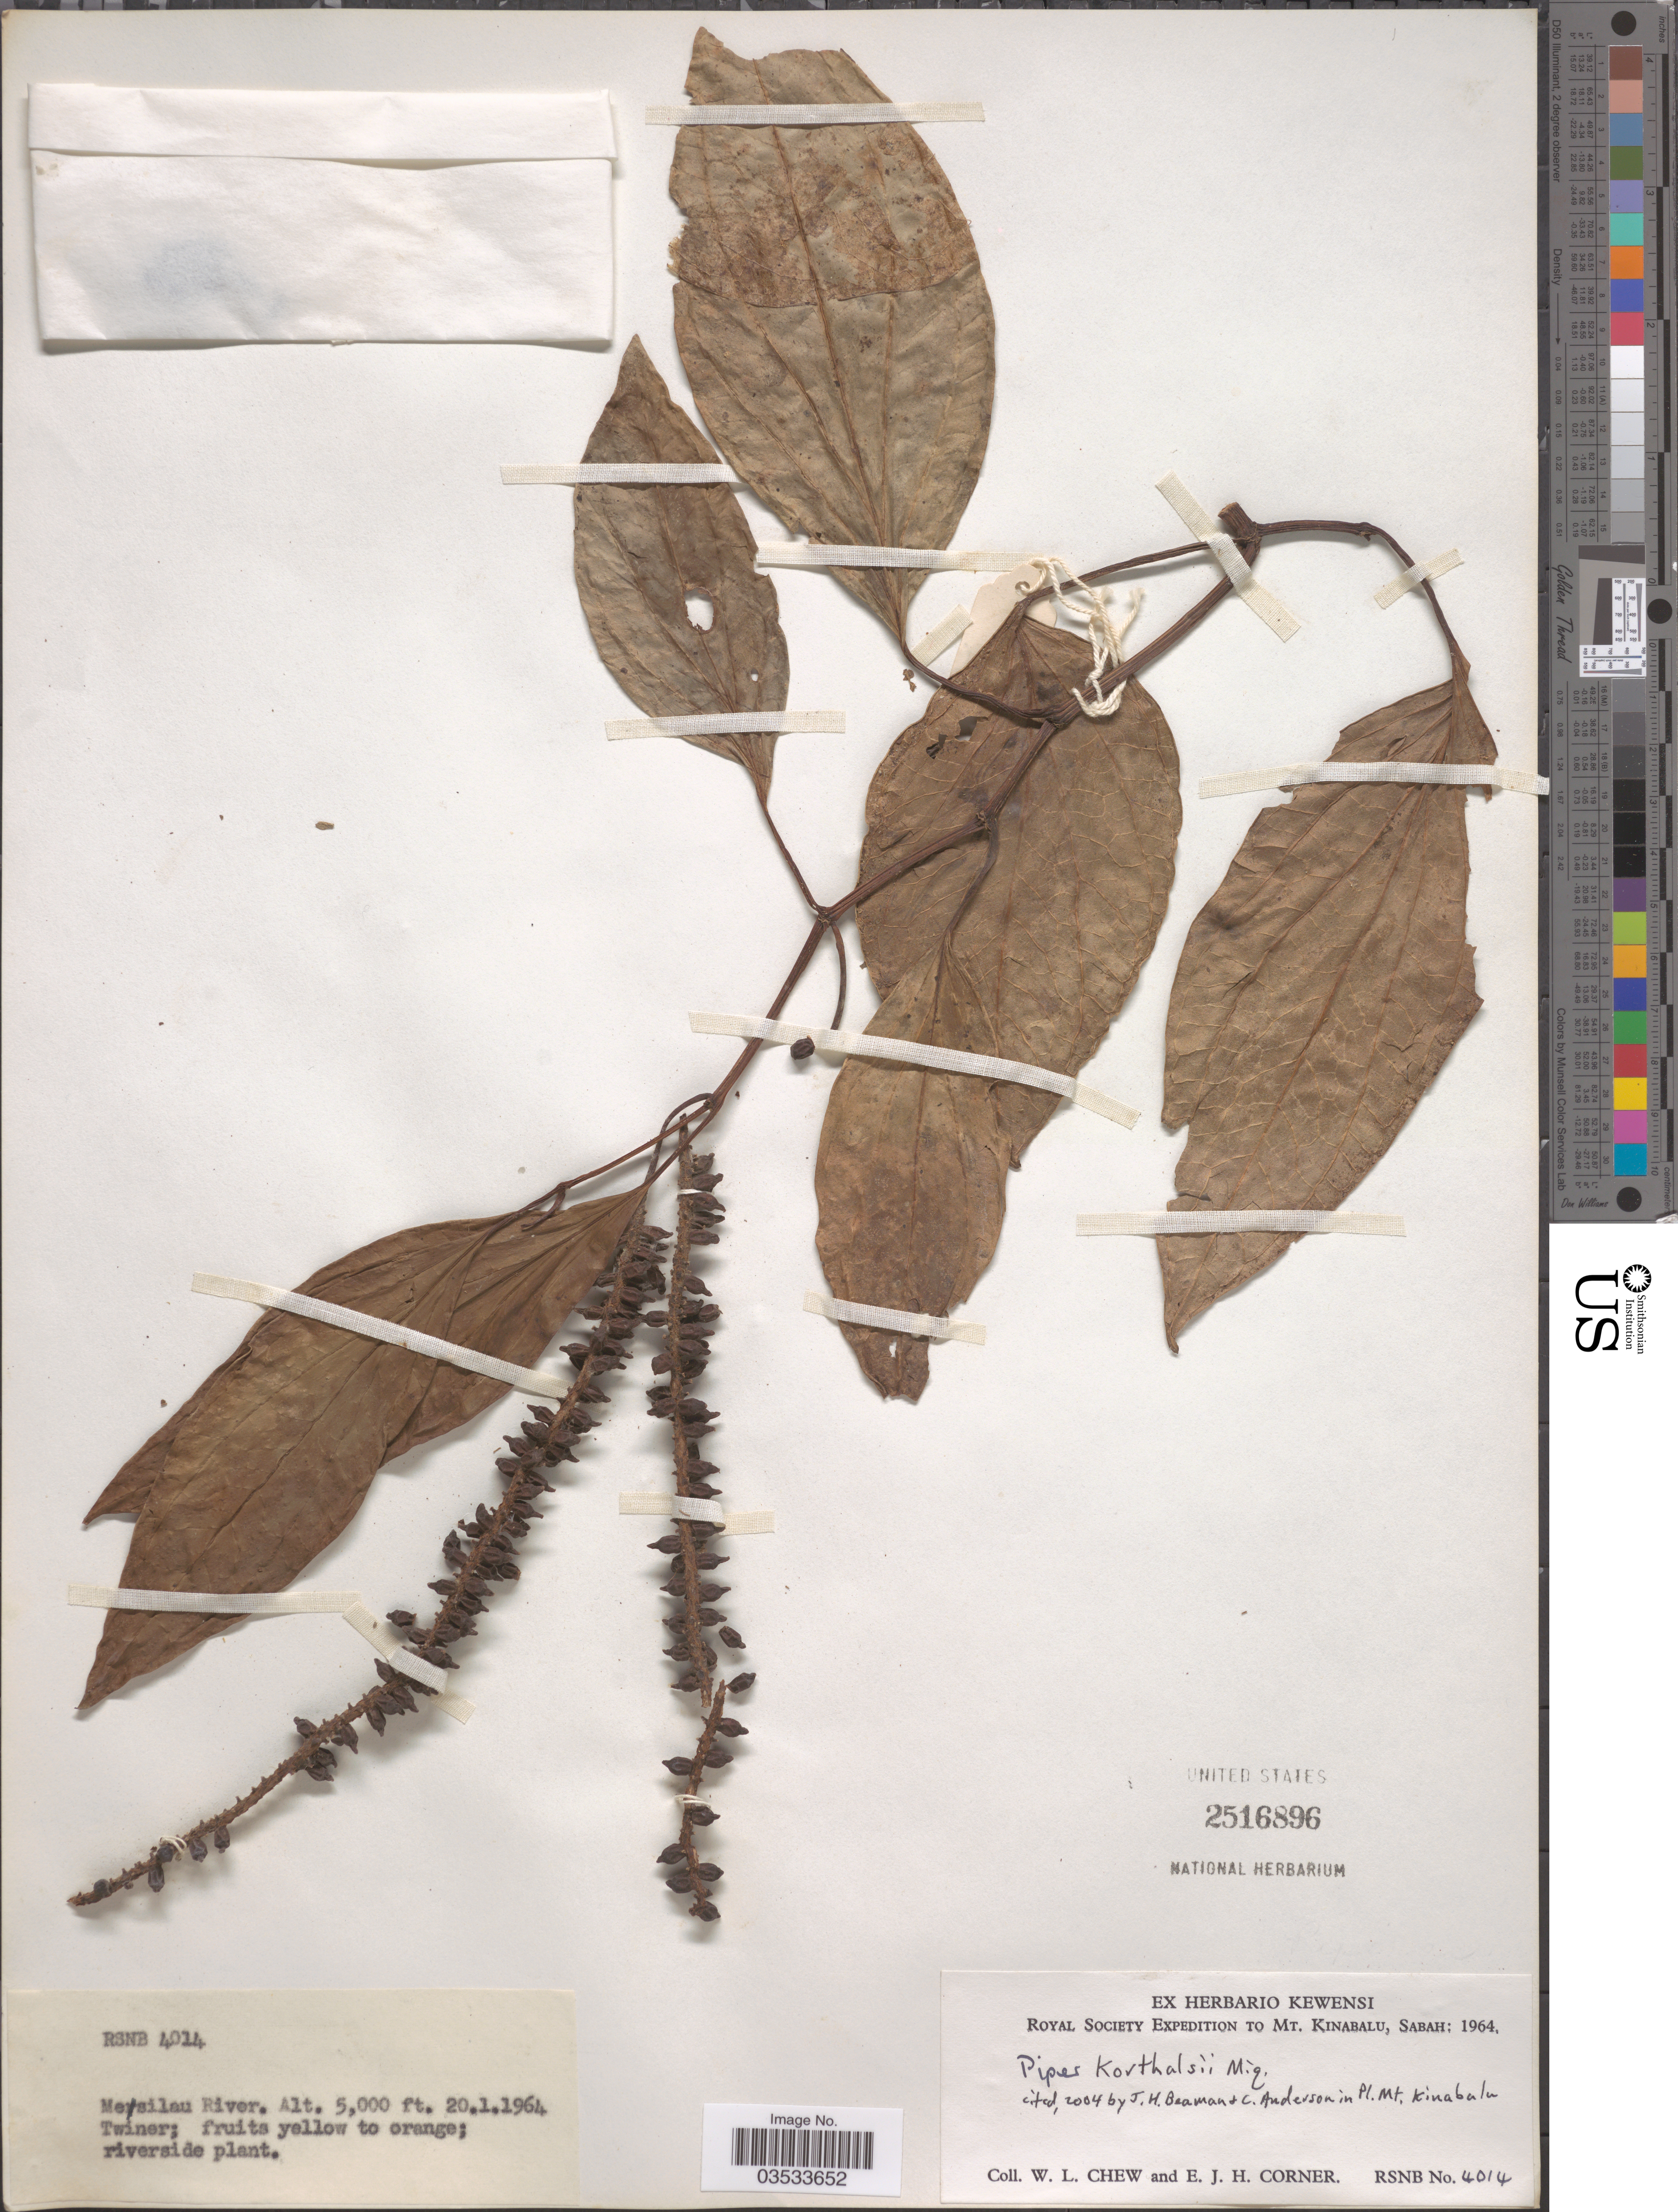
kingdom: Plantae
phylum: Tracheophyta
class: Magnoliopsida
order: Piperales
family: Piperaceae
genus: Piper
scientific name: Piper korthalsii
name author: Blume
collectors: W. Chew & E. Corner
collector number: RSNB4014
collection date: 1964-01-20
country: Malaysia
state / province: Sabah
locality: Mt. Kinabalu. Mesilau River.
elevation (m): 1524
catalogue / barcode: US 2516896